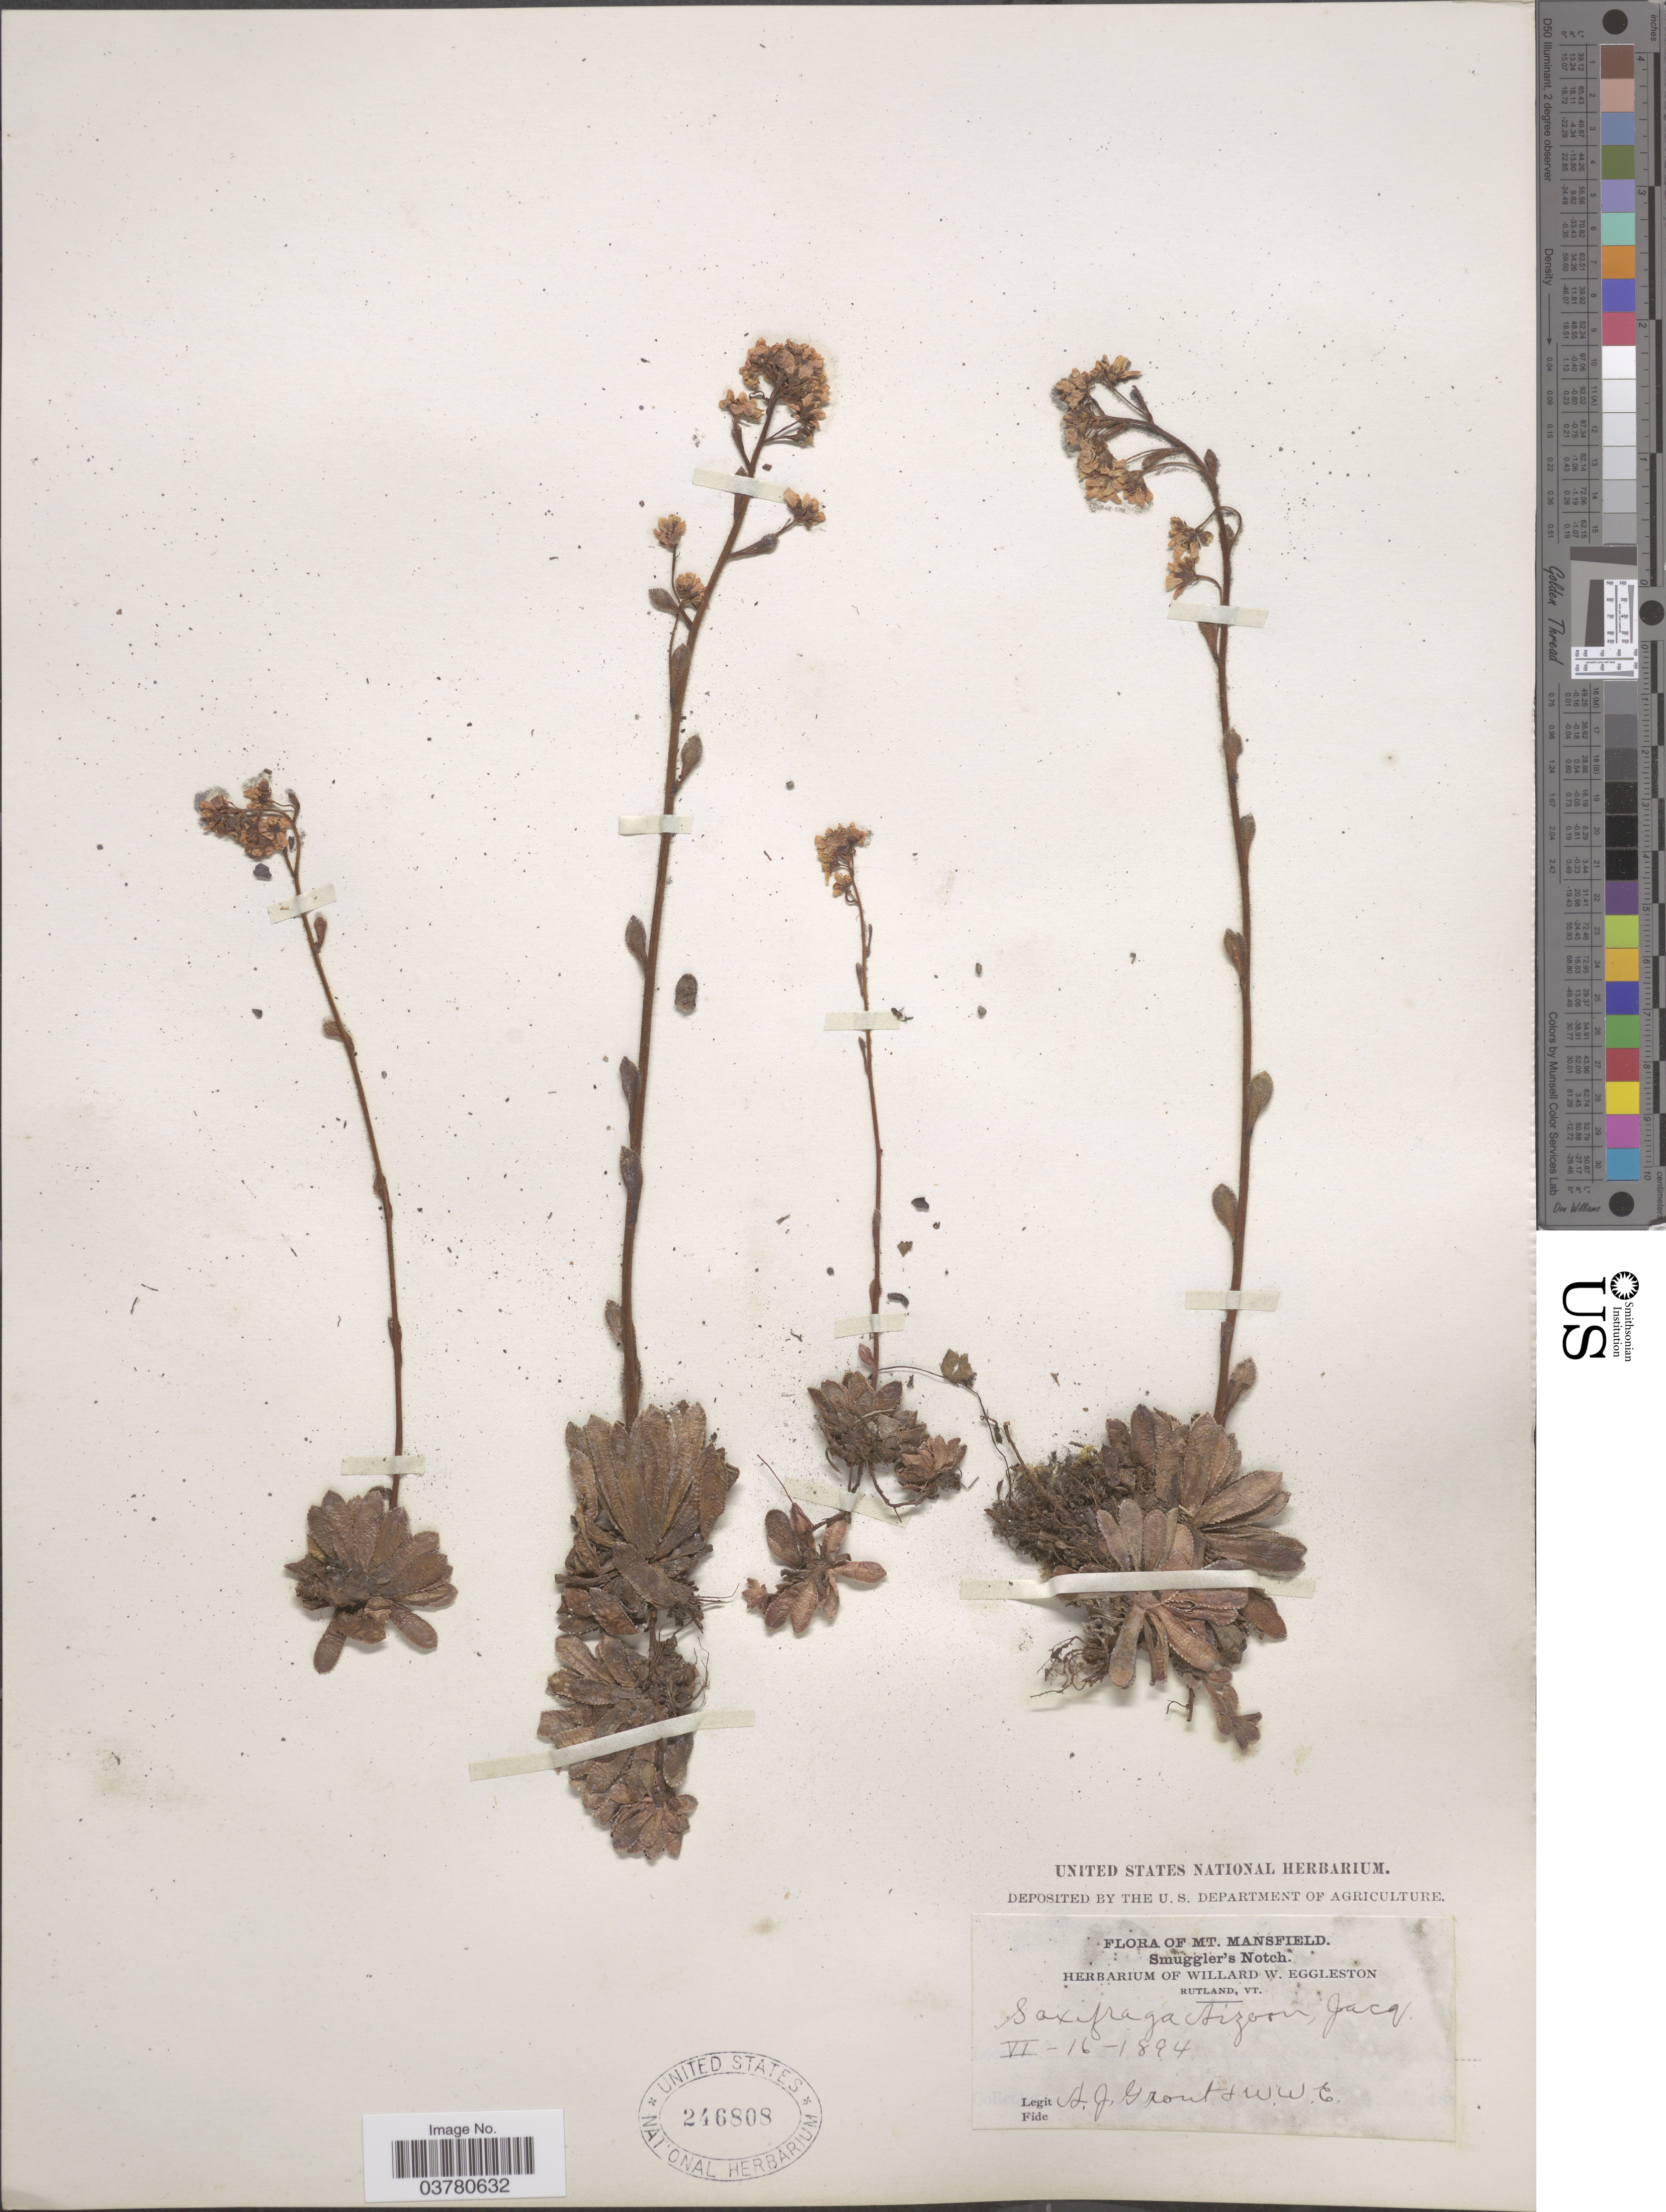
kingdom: Plantae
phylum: Tracheophyta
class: Magnoliopsida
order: Saxifragales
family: Saxifragaceae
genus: Saxifraga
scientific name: Saxifraga paniculata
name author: Mill.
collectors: A. Grant & W. W. E.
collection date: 1894-06-16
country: United States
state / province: Vermont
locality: Mt. Mansfield. Smuggler's Notch.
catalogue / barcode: US 246808